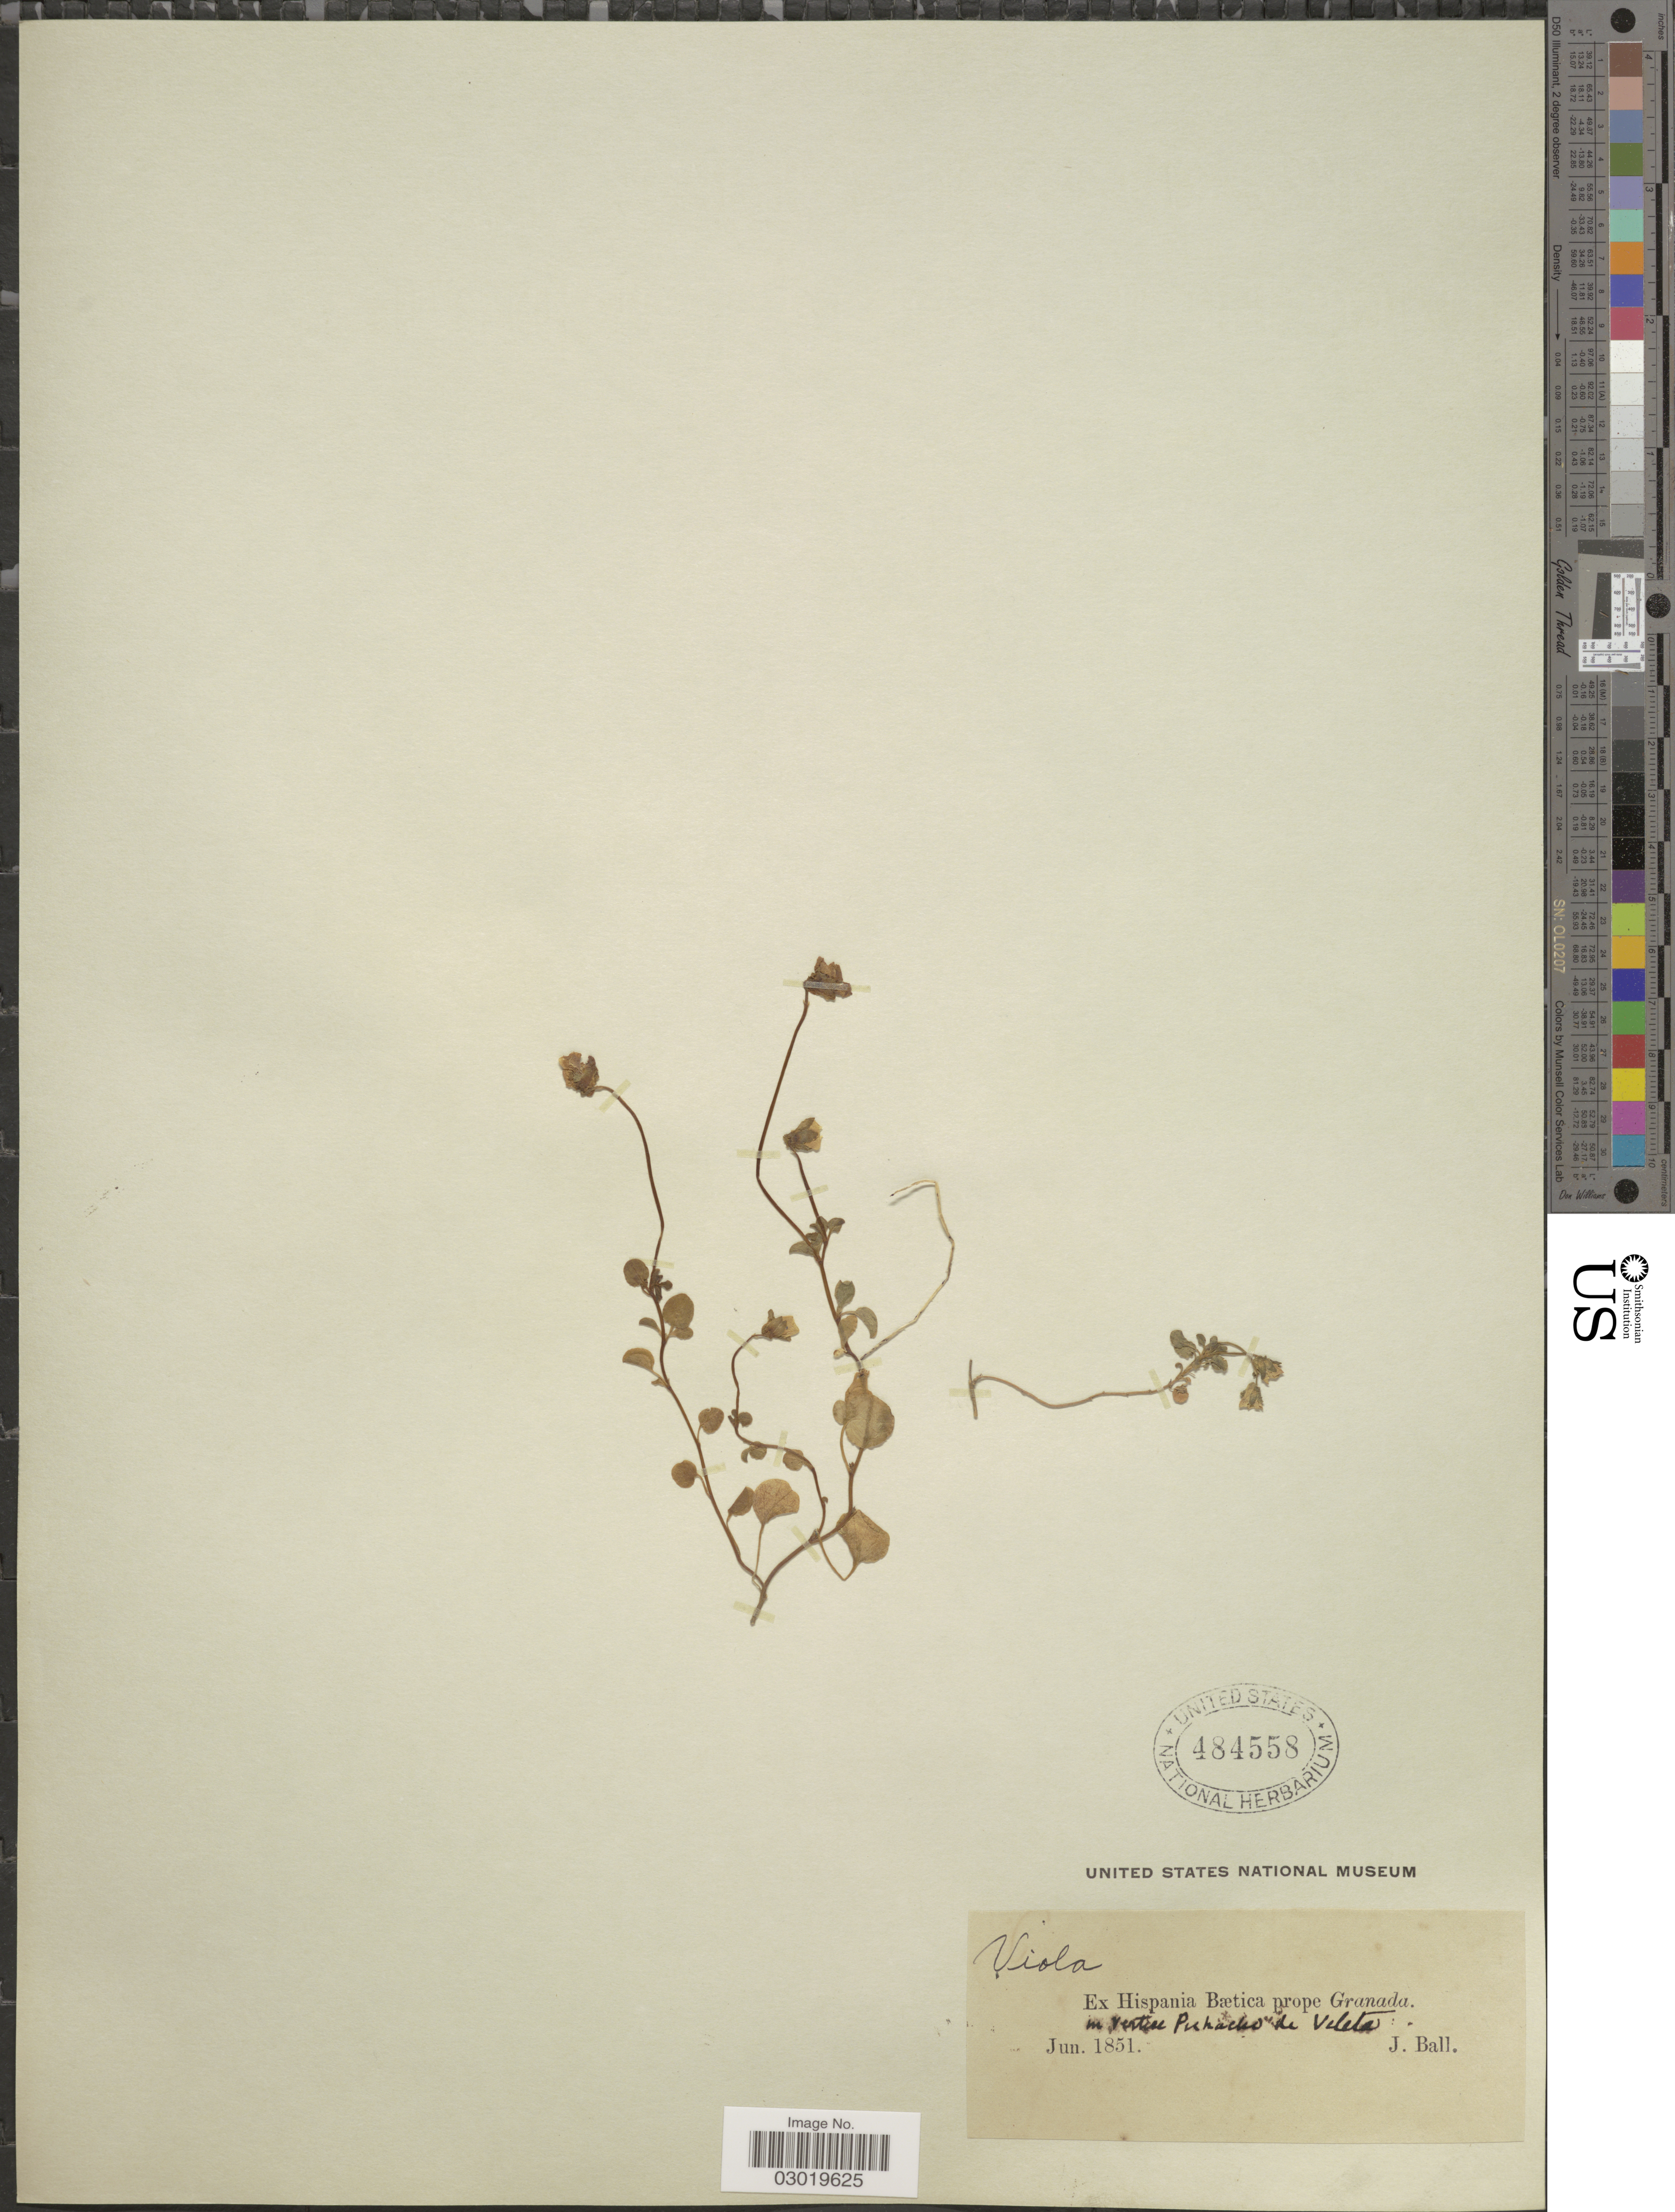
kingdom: Plantae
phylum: Tracheophyta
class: Magnoliopsida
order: Malpighiales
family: Violaceae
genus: Viola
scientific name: Viola sp.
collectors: J. Ball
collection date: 1851-06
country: Spain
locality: ex hispania baetica prope granada. In vertice Puhacho de Veleta.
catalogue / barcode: US 484558